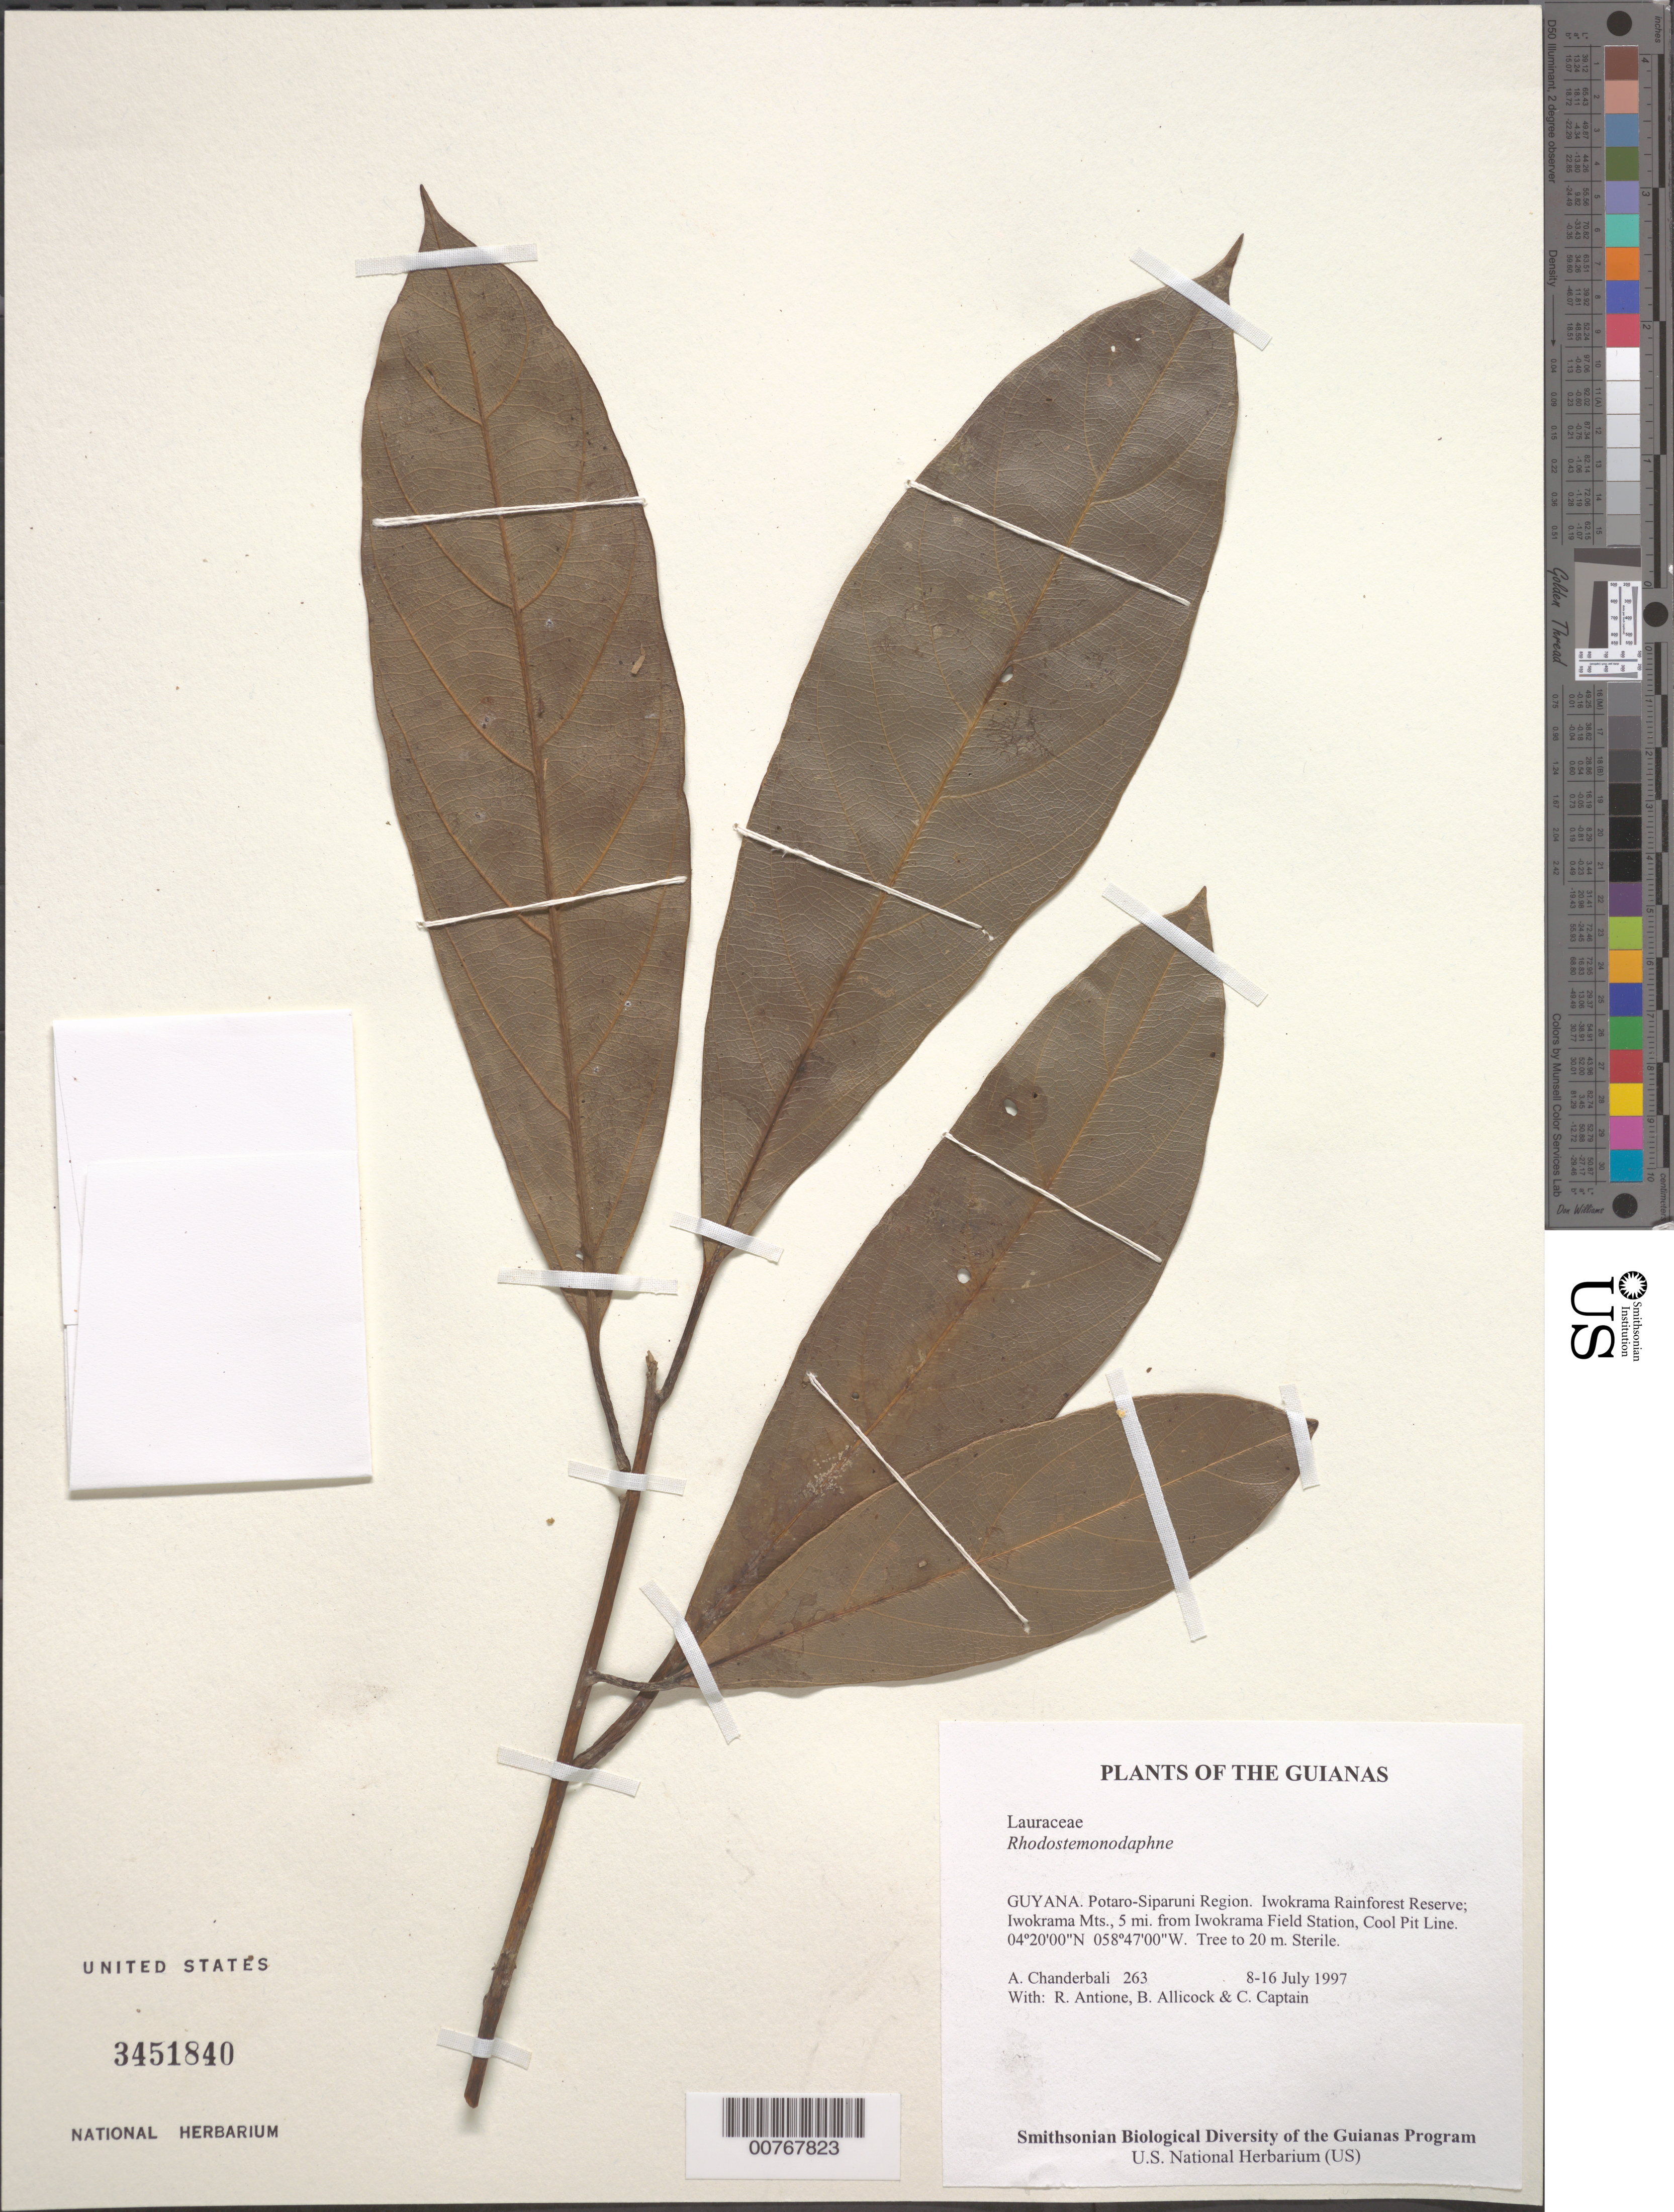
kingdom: Plantae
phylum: Tracheophyta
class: Magnoliopsida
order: Laurales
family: Lauraceae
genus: Rhodostemonodaphne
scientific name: Rhodostemonodaphne praeclara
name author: (Sandwith) Madriñán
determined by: Chanderbali, Andre Shashi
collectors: A. S. Chanderbali, R. Antione, B. Allicock & C. Captain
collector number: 263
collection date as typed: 8-16 July 1997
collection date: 1997-07-08/1997-07-16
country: Guyana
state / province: Potaro-Siparuni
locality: Iwokrama Rainforest Reserve; Iwokrama Mts., 5 mi. from Iwokrama Field Station, Cool Pit Line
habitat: White sand forest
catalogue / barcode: US 3451840